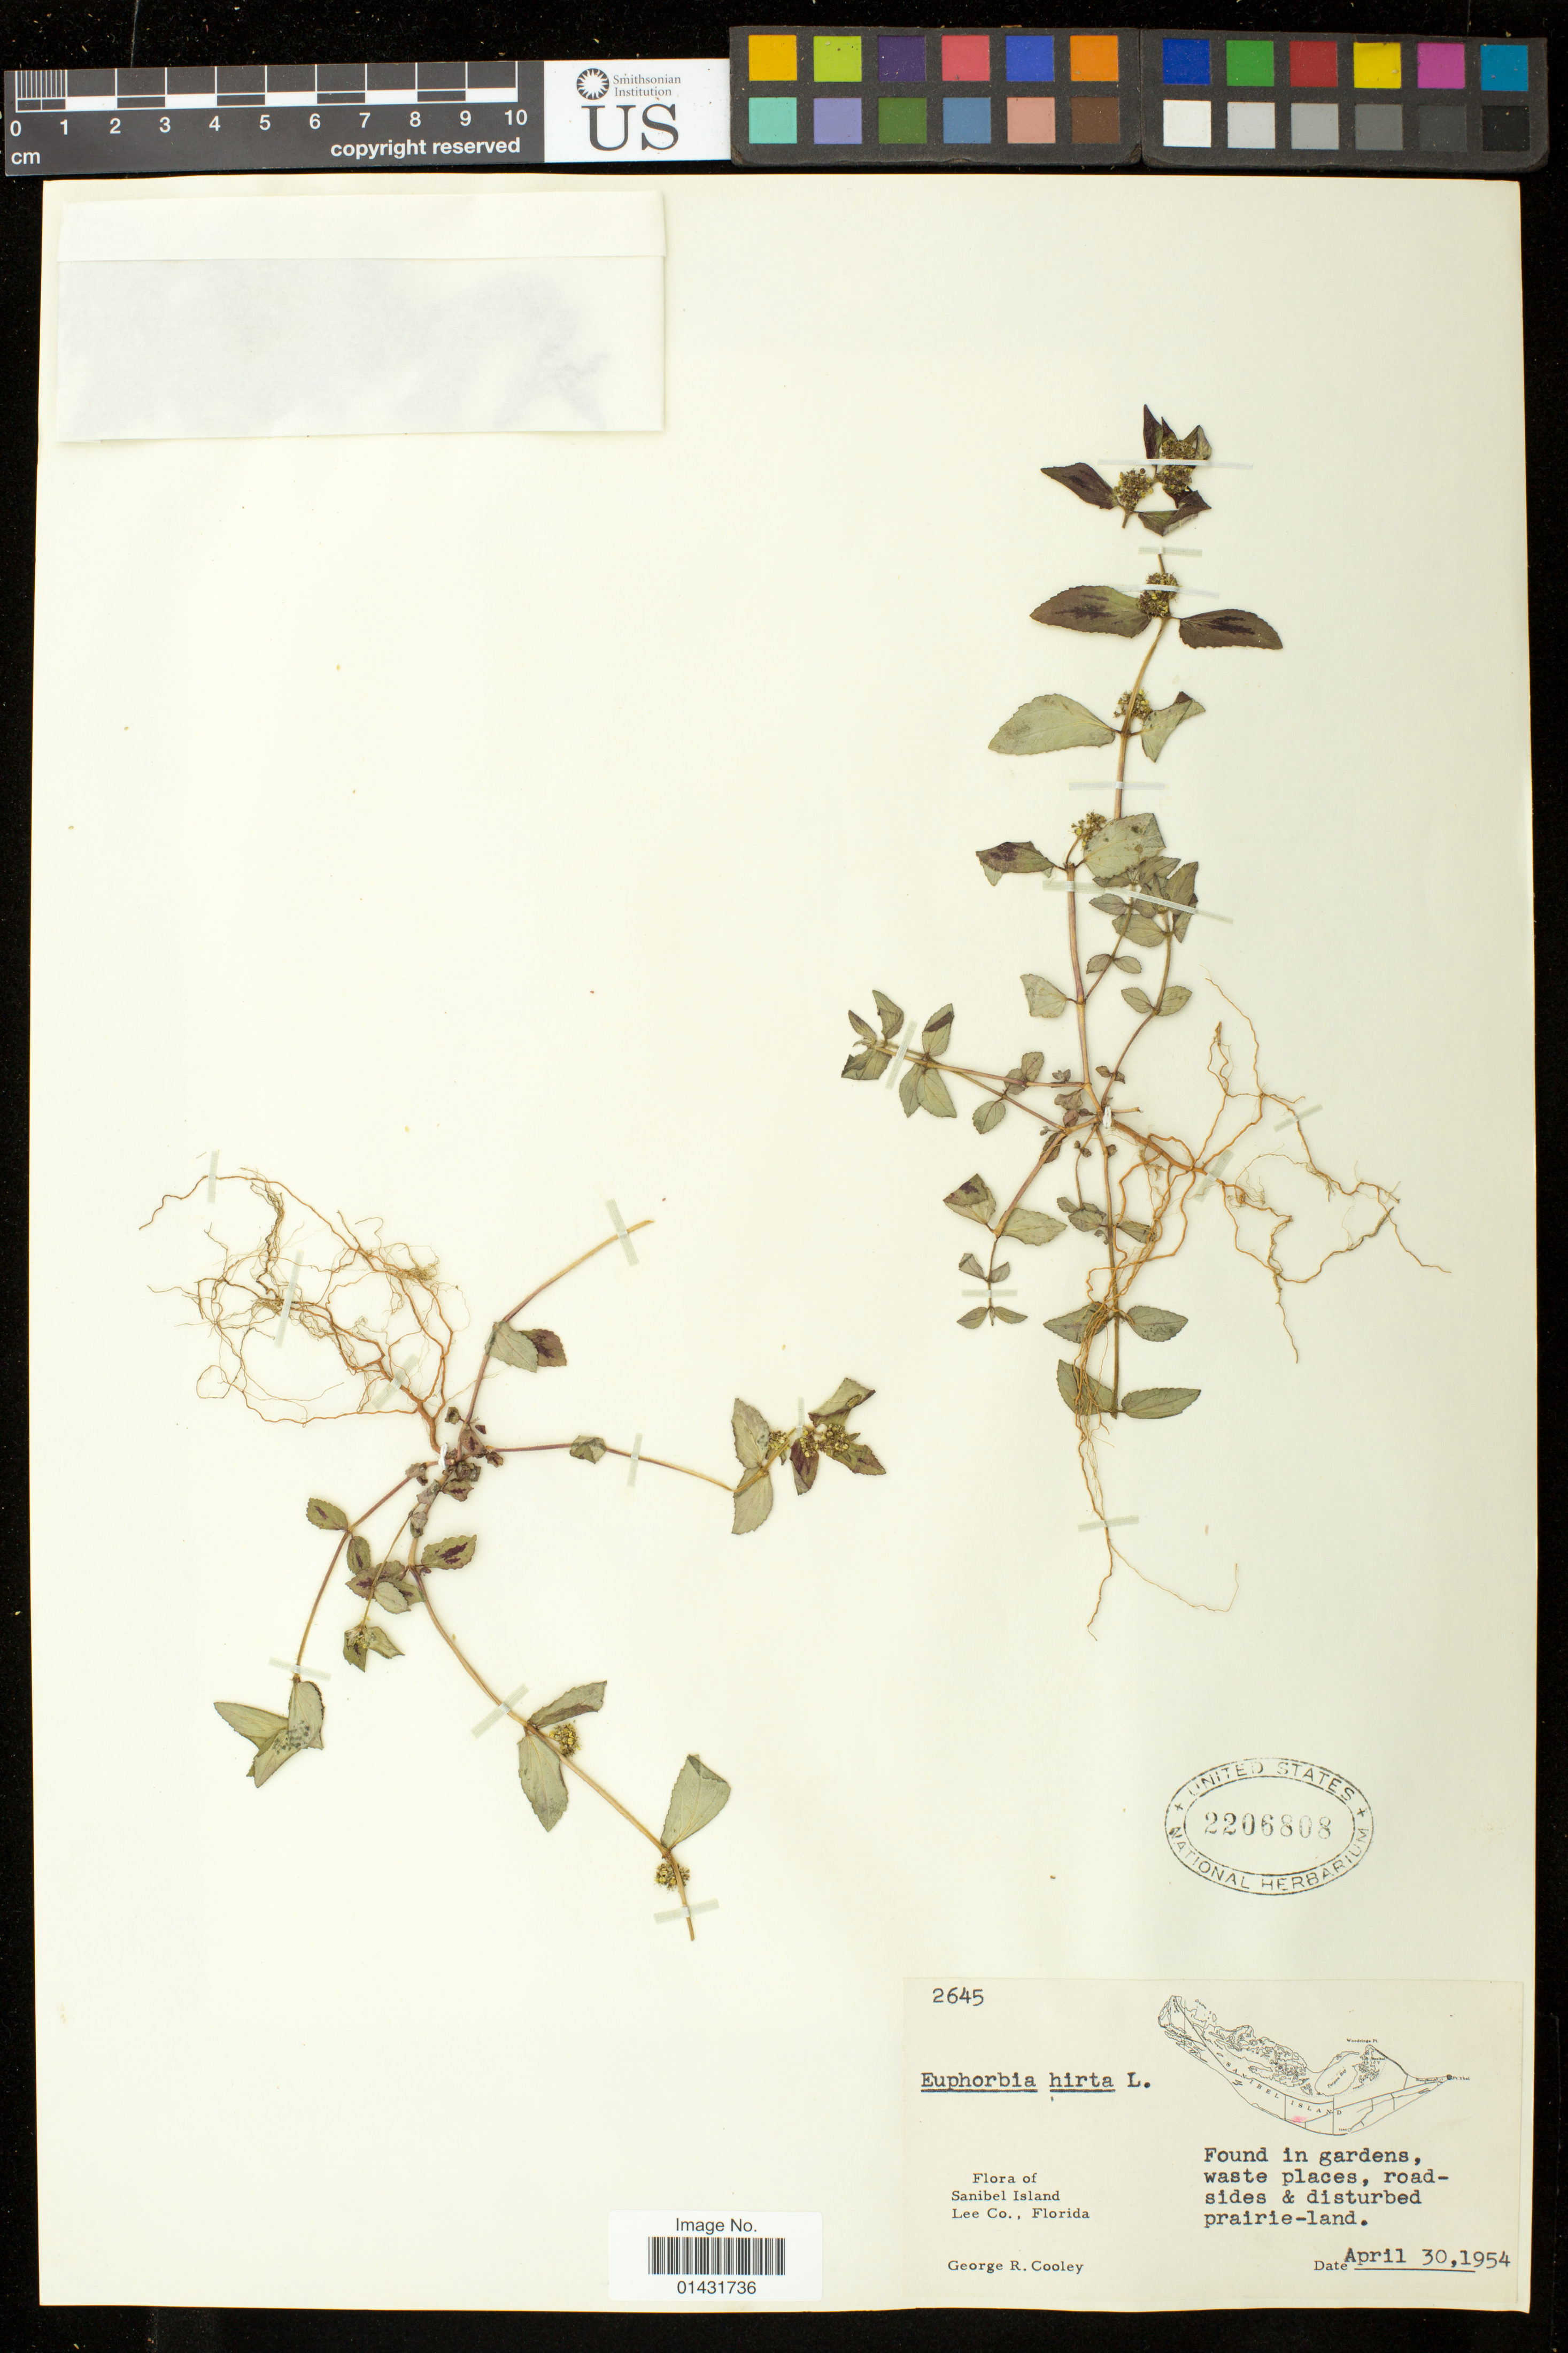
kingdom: Plantae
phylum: Tracheophyta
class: Magnoliopsida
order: Malpighiales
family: Euphorbiaceae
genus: Euphorbia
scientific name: Euphorbia hirta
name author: L.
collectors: G. R. Cooley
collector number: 2645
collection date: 1954-04-30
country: United States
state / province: Florida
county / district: Lee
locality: Sanibel Island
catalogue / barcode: US 2206808